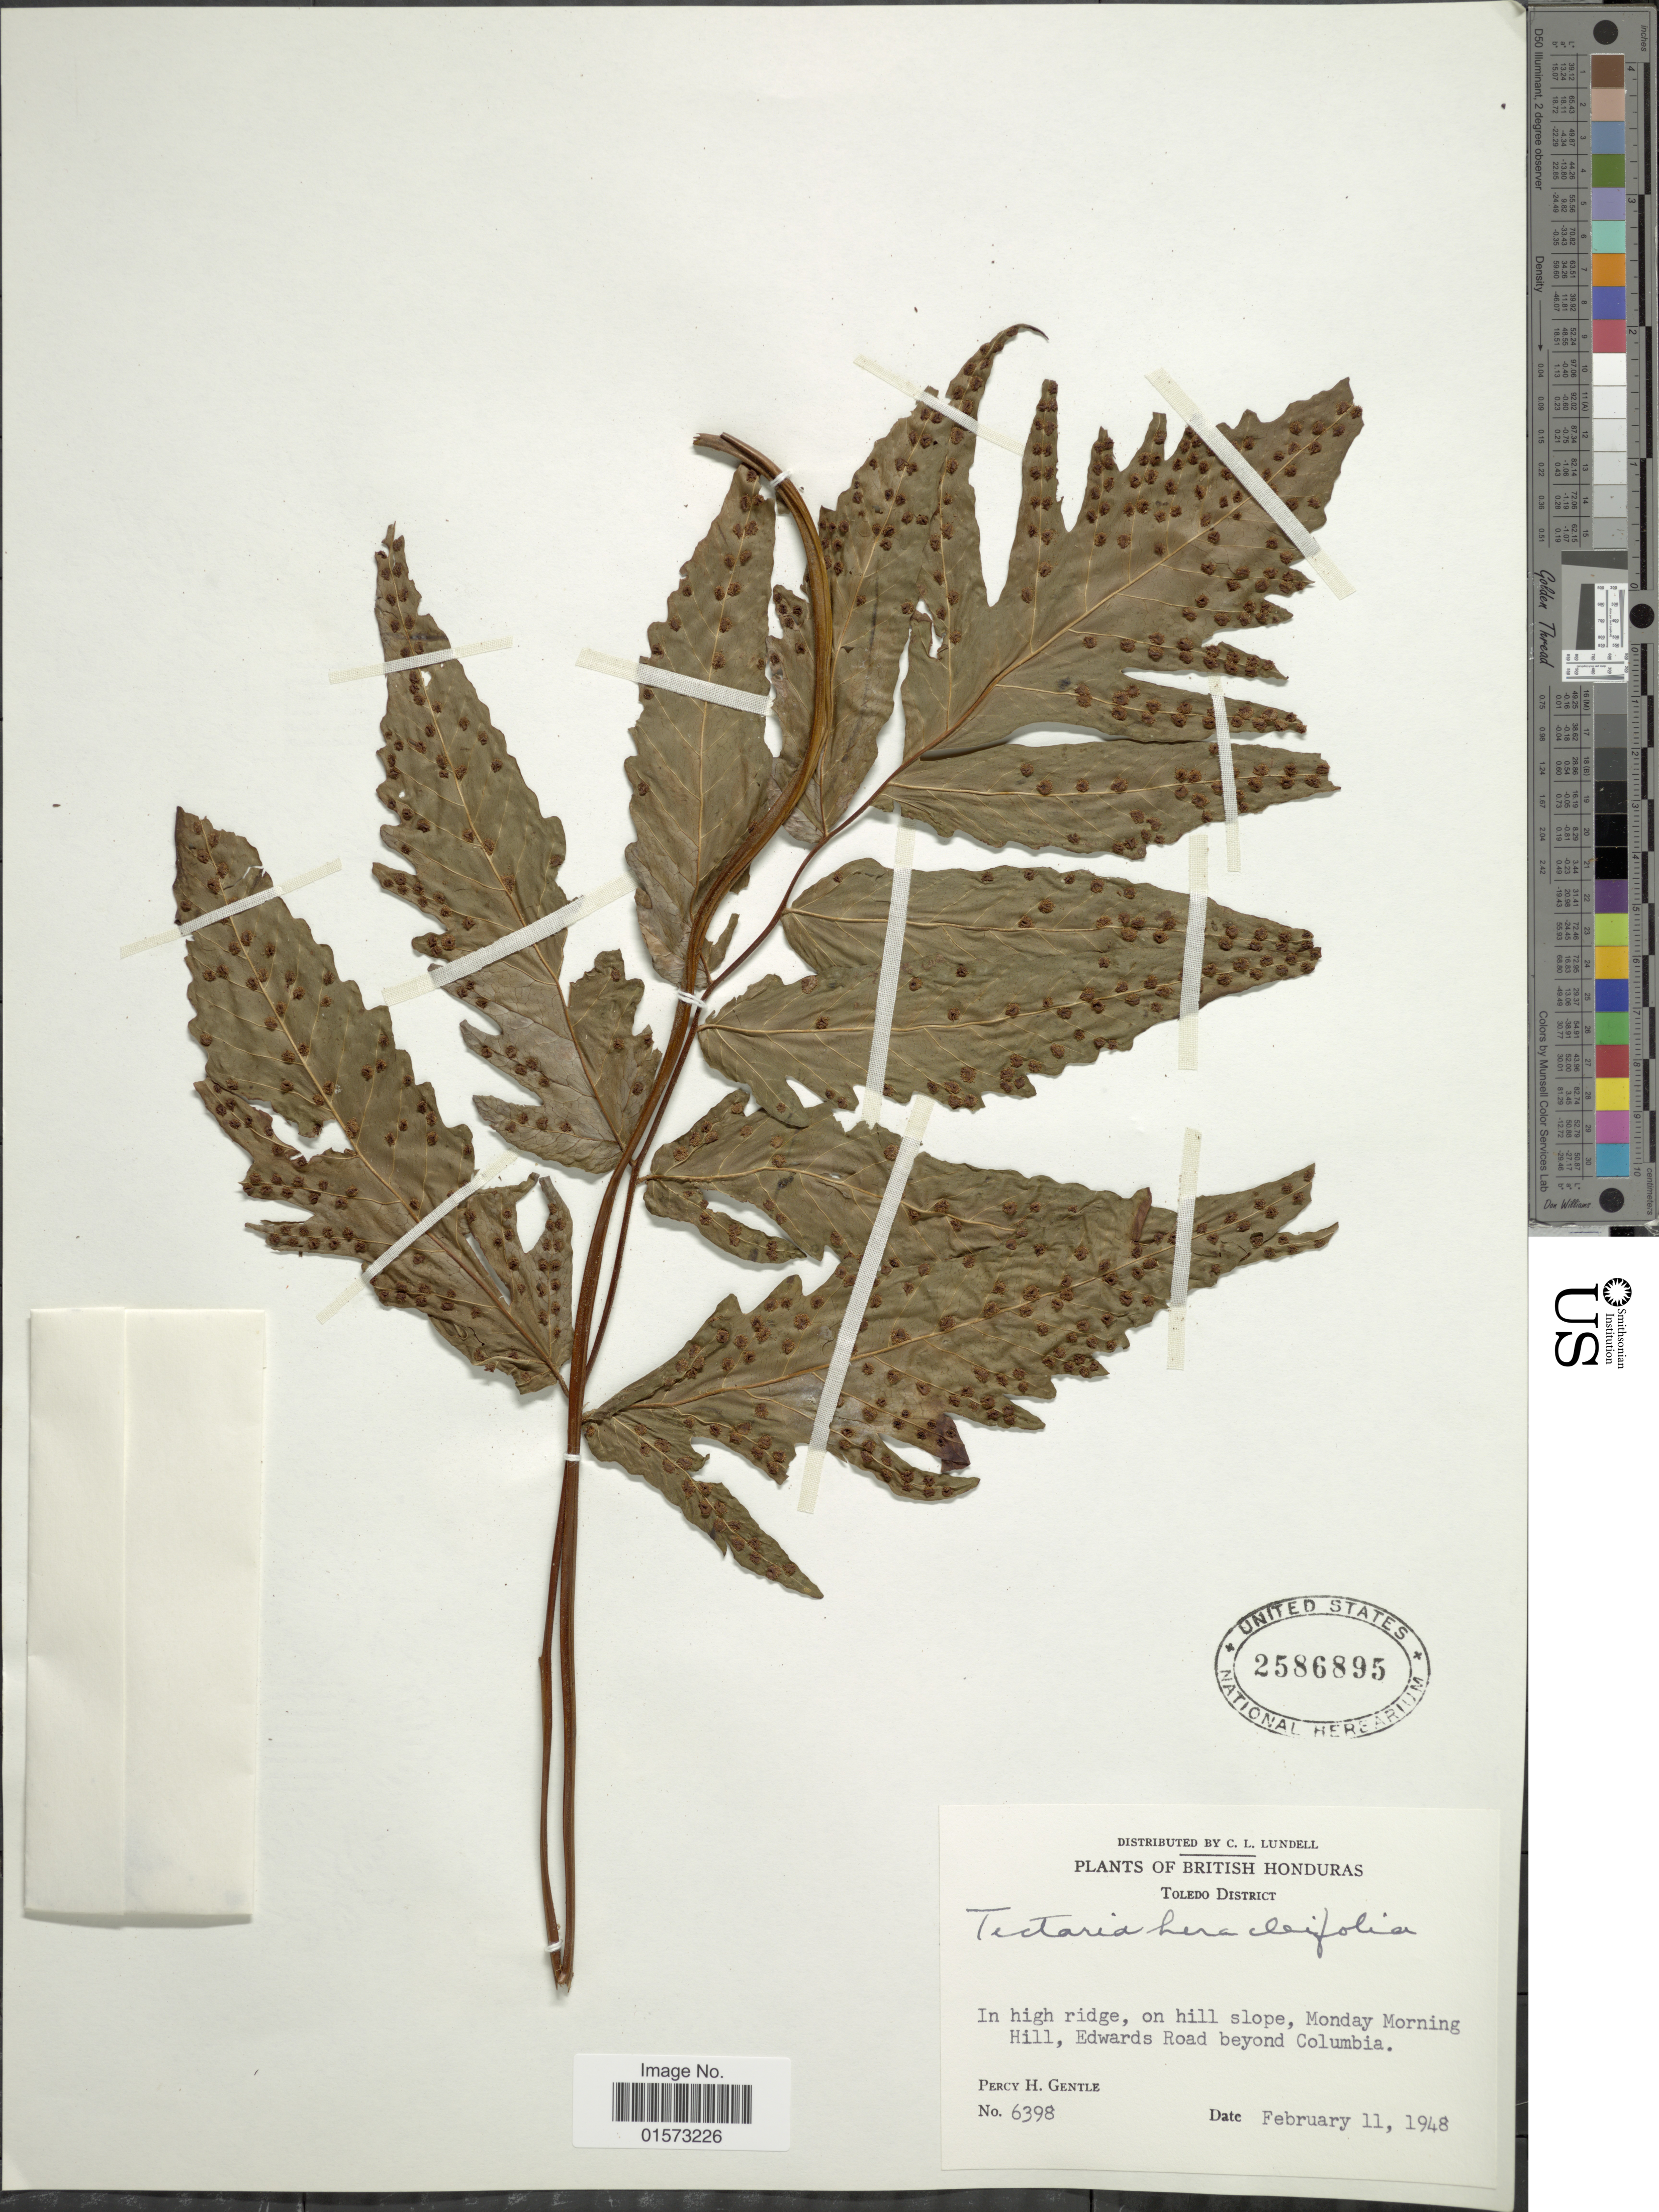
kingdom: Plantae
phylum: Tracheophyta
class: Polypodiopsida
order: Polypodiales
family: Tectariaceae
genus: Tectaria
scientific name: Tectaria heracleifolia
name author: (Willd.) Underw.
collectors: P. H. Gentle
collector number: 6398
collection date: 1948-02-11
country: Belize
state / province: Toledo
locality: Toledo District. In high ridge, on hill slope, Monday Morning Hill, Edwards Road beyond Columbia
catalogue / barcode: US 2586895